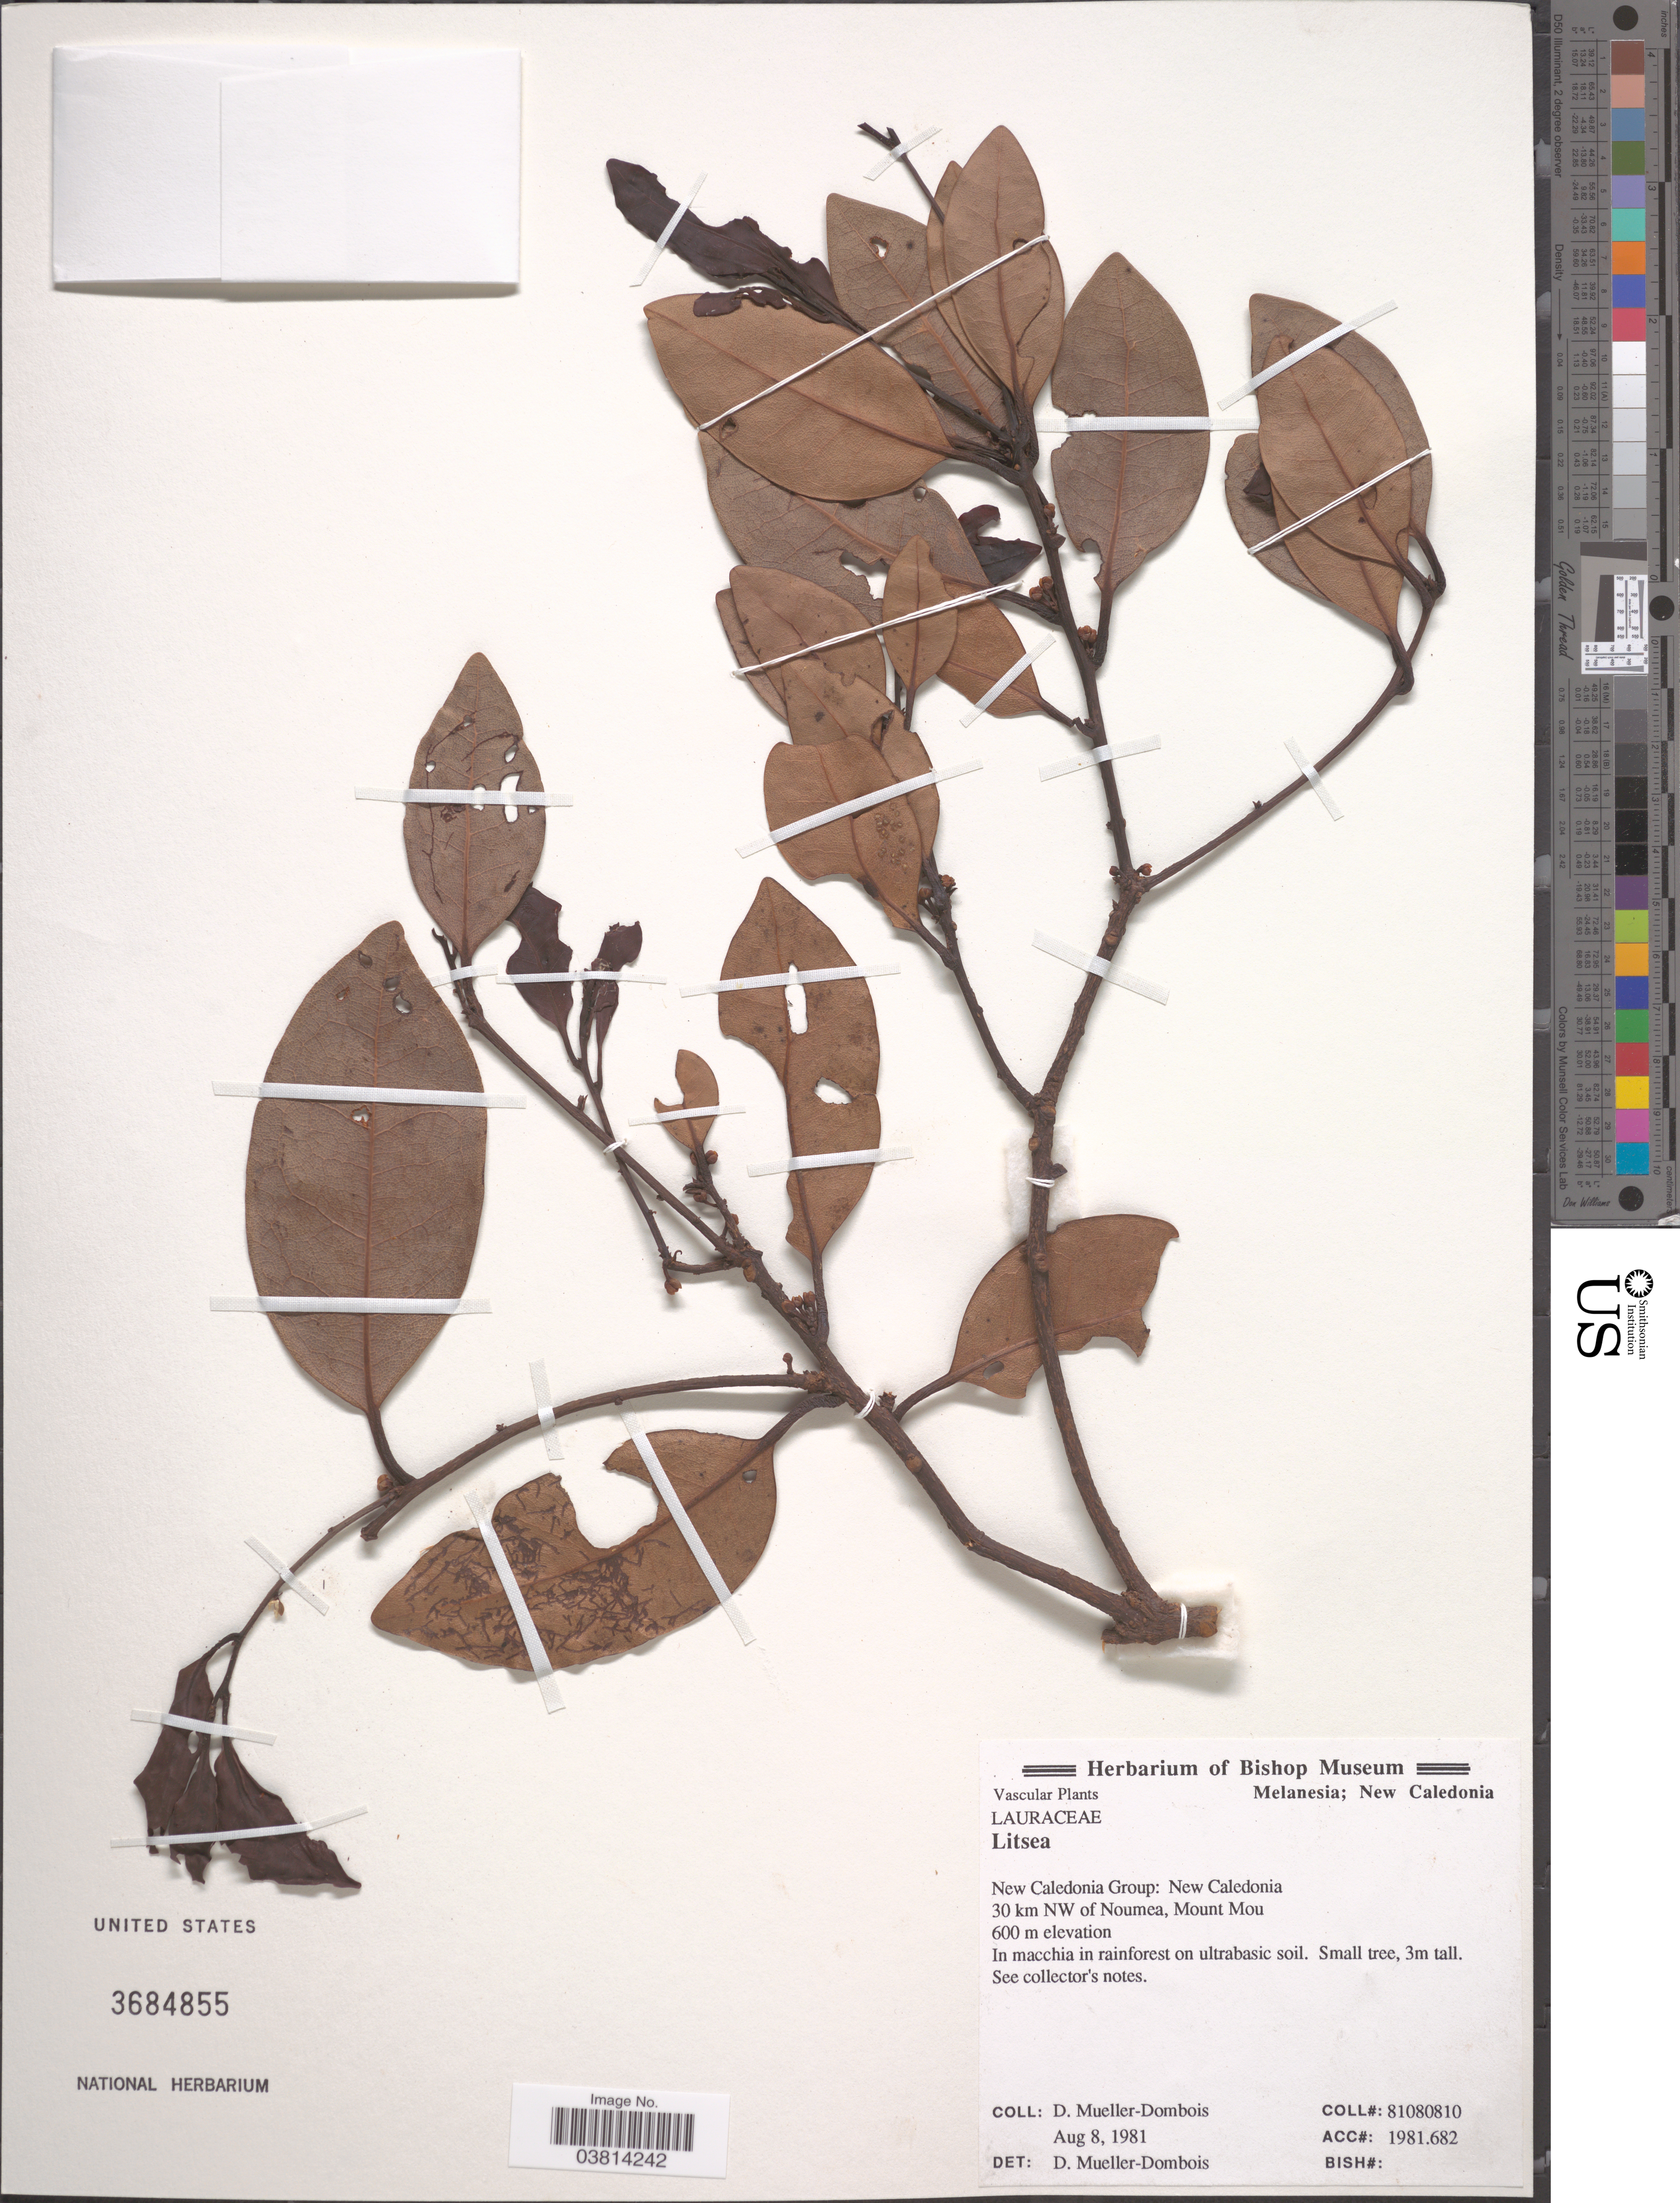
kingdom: Plantae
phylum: Tracheophyta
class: Magnoliopsida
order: Laurales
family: Lauraceae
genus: Litsea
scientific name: Litsea sp.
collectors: D. Mueller-Dombois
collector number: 81080810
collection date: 1981-08-08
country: New Caledonia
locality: New Caledonia Group: New Caledonia. 30 km NW of Noumea, Mount Mou.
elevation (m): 600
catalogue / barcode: US 3684855